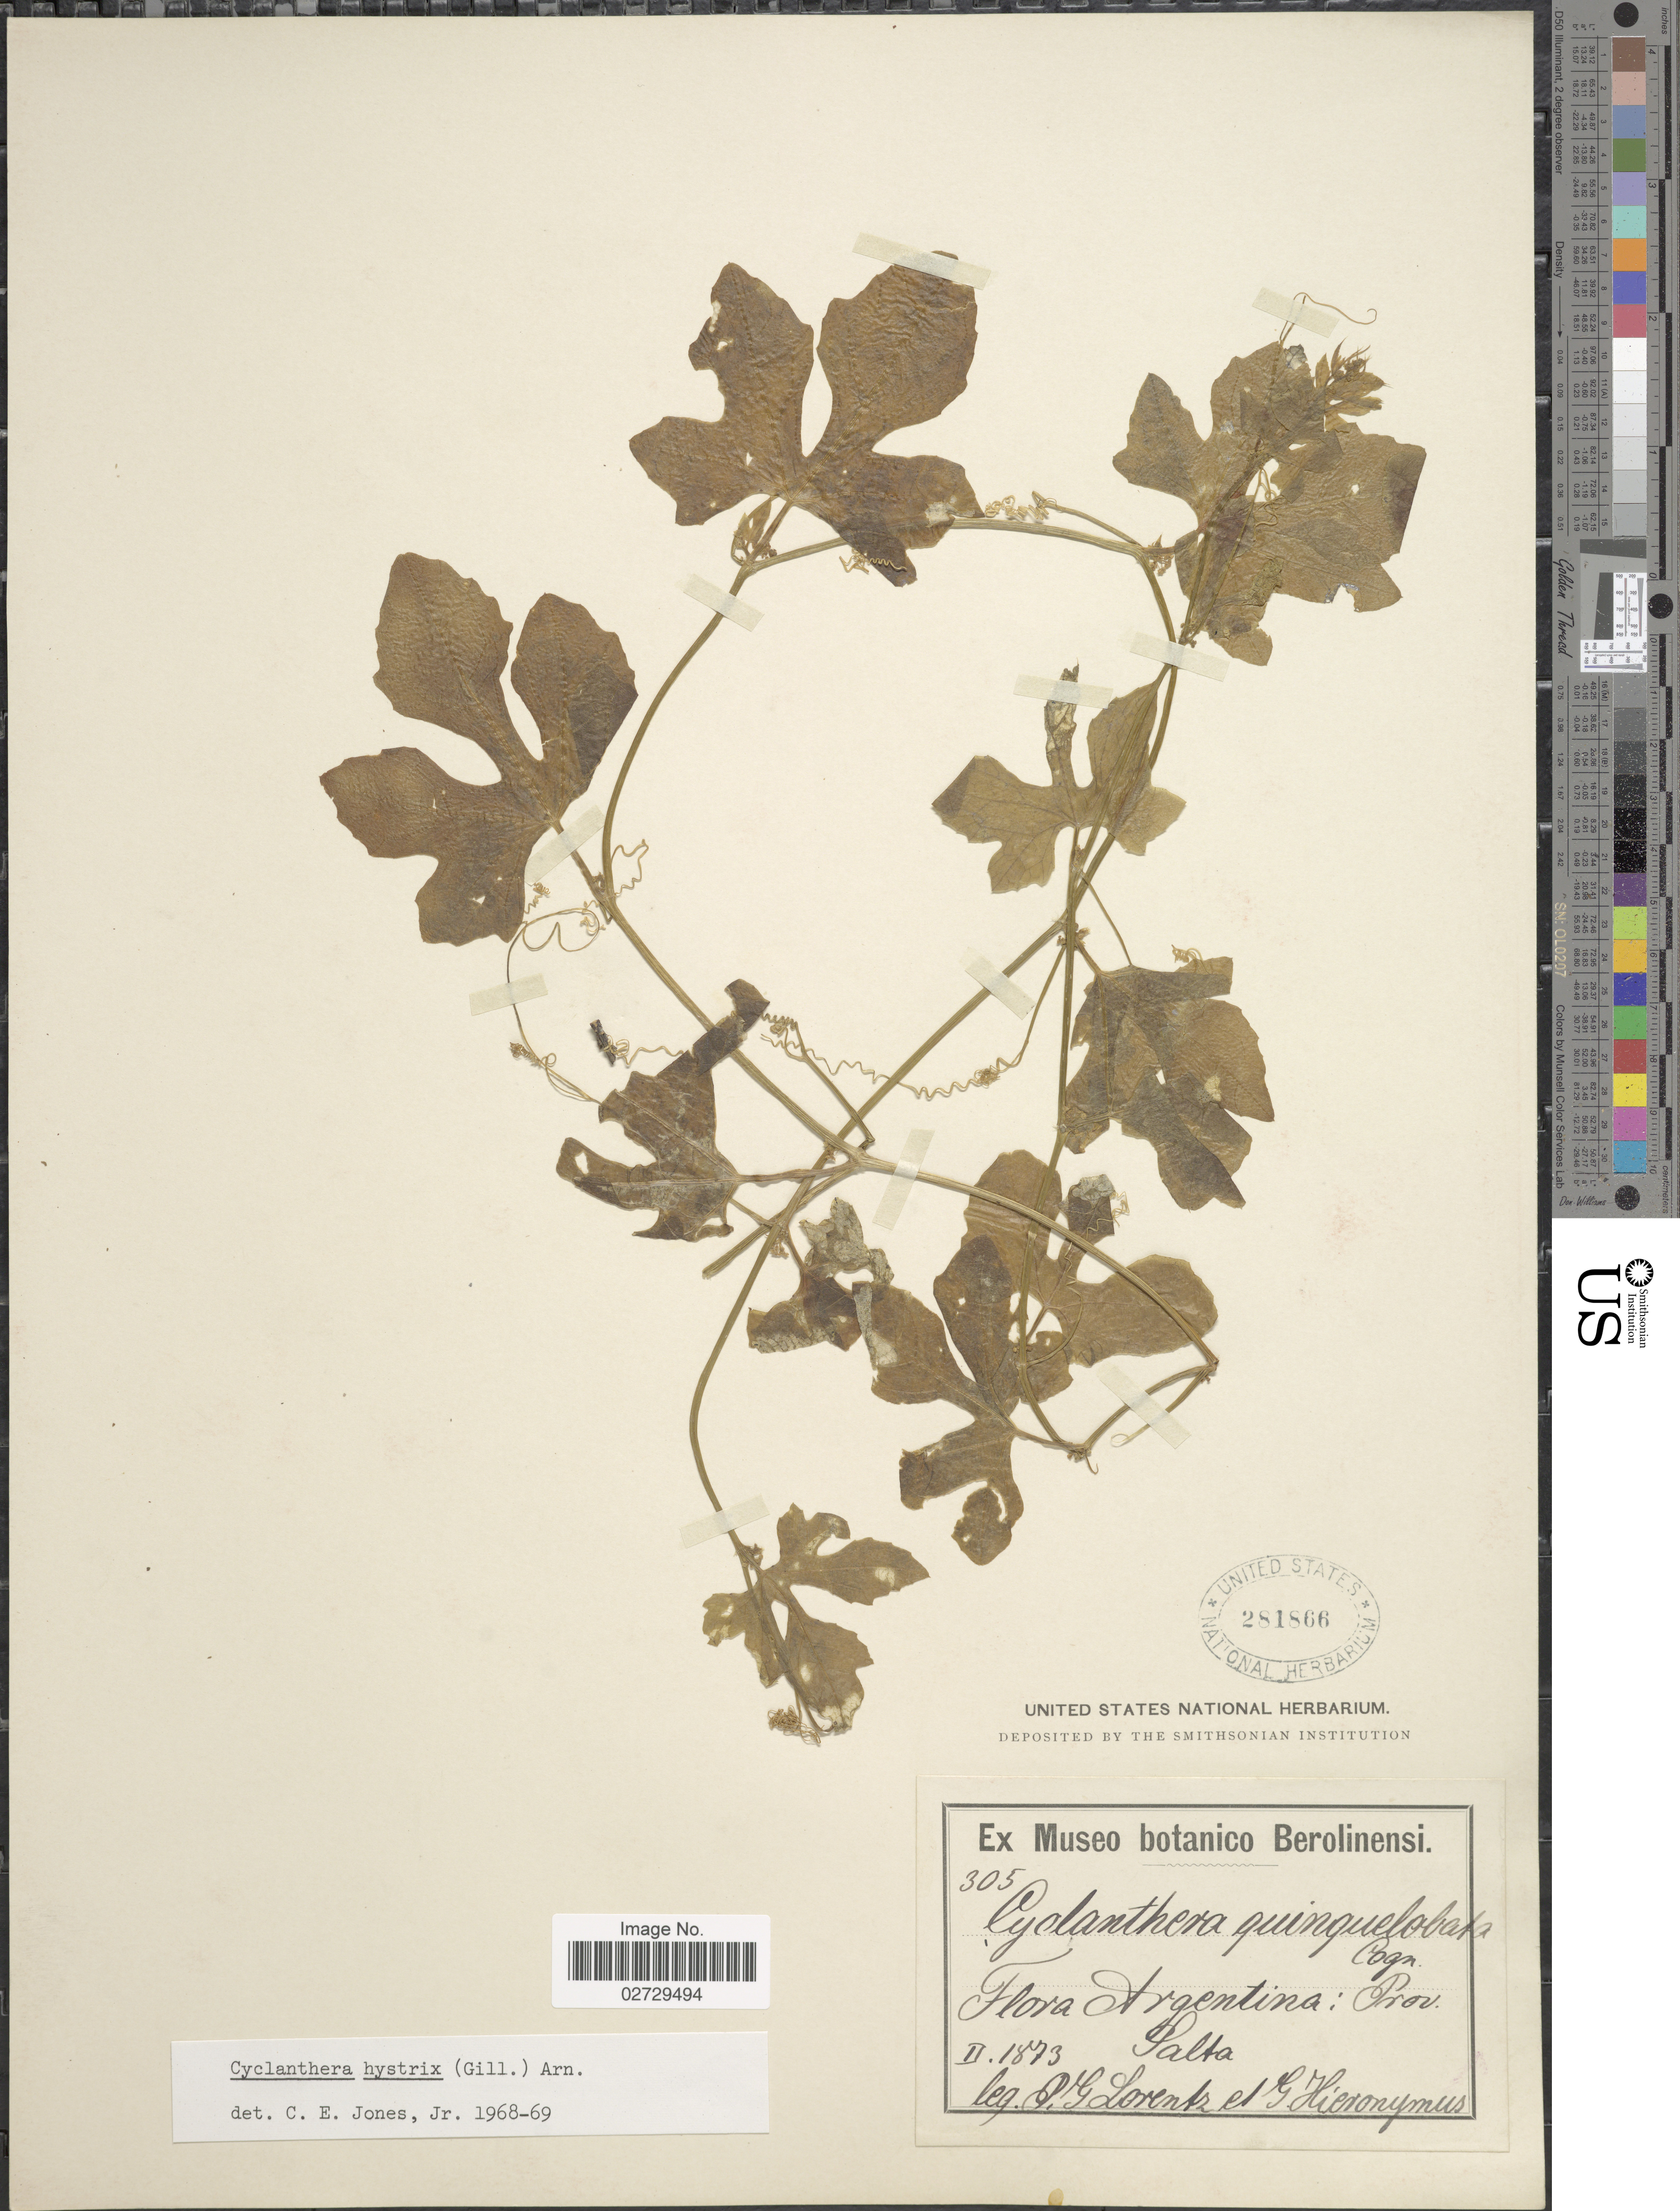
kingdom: Plantae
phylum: Tracheophyta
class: Magnoliopsida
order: Cucurbitales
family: Cucurbitaceae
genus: Cyclanthera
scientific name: Cyclanthera hystrix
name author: (Gillies) Arn.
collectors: P. G. Lorentz & G. H. Hieronymus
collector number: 305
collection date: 1873-02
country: Argentina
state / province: Salta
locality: Prov. Salta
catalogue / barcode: US 281866